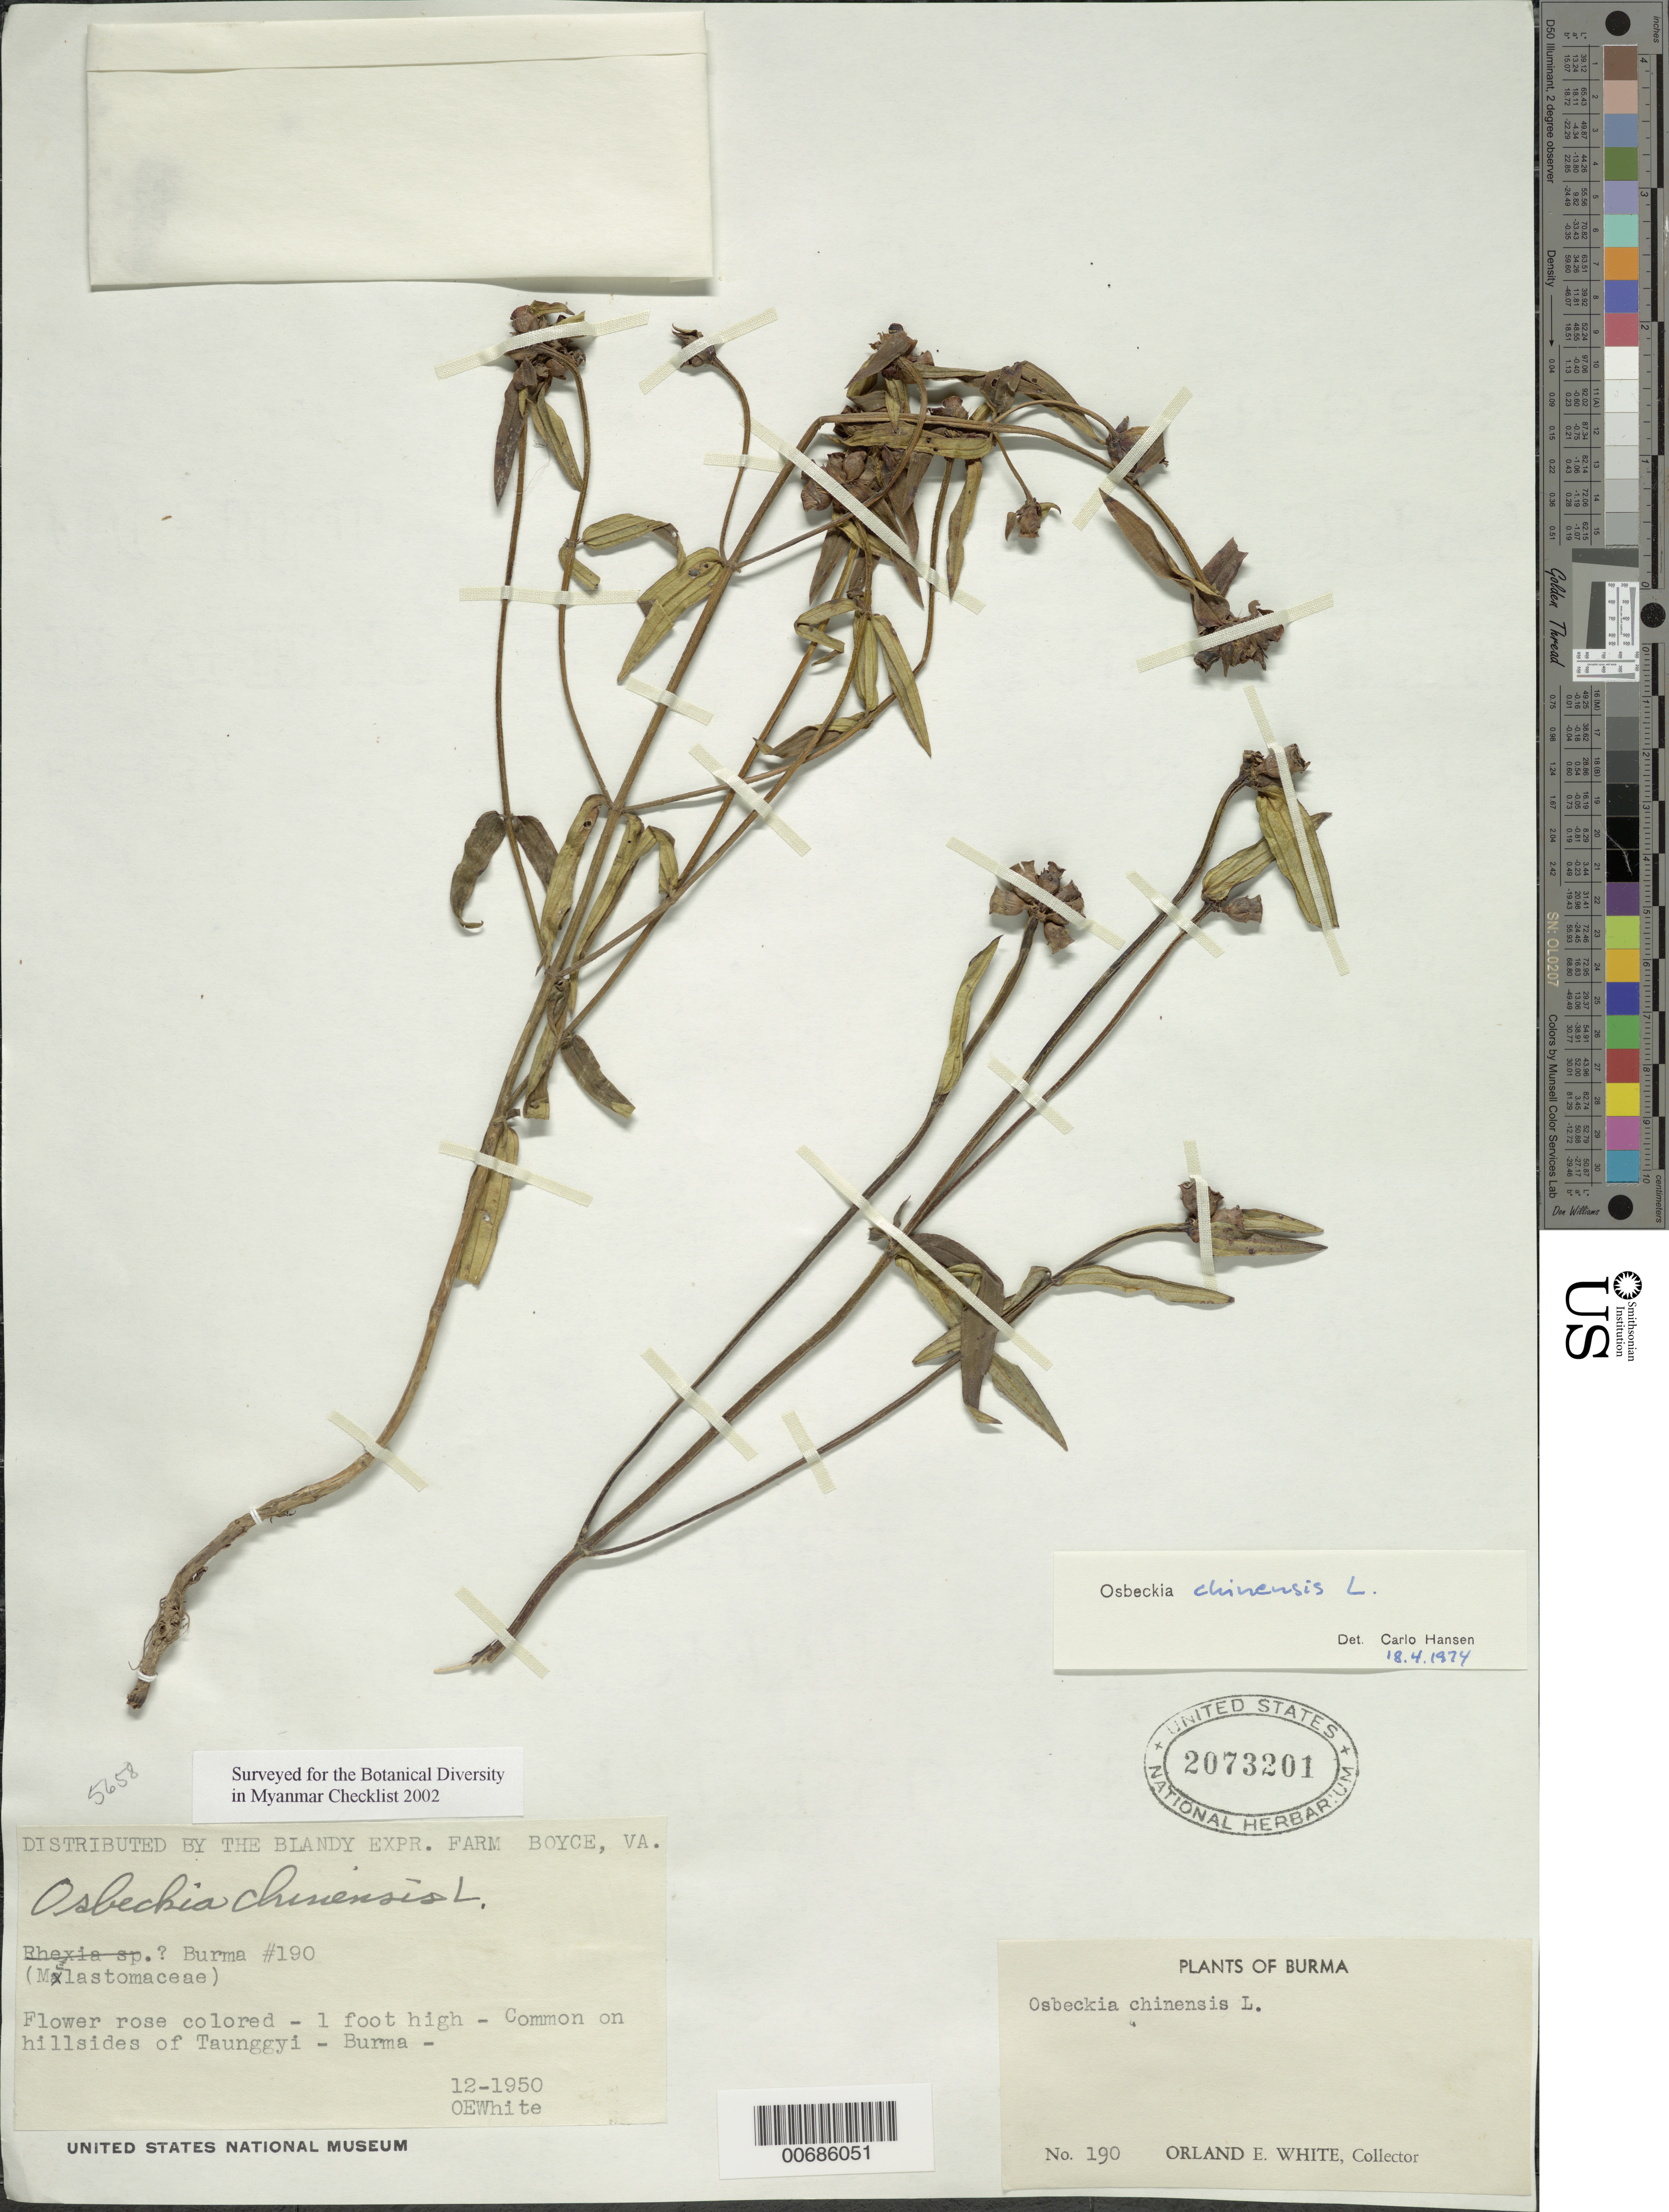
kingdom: Plantae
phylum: Tracheophyta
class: Magnoliopsida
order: Myrtales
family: Melastomataceae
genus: Osbeckia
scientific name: Osbeckia chinensis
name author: L.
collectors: O. E. White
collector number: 190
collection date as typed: Dec 1950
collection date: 1950-12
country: Myanmar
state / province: Shan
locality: Taunggyi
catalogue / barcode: US 2073201